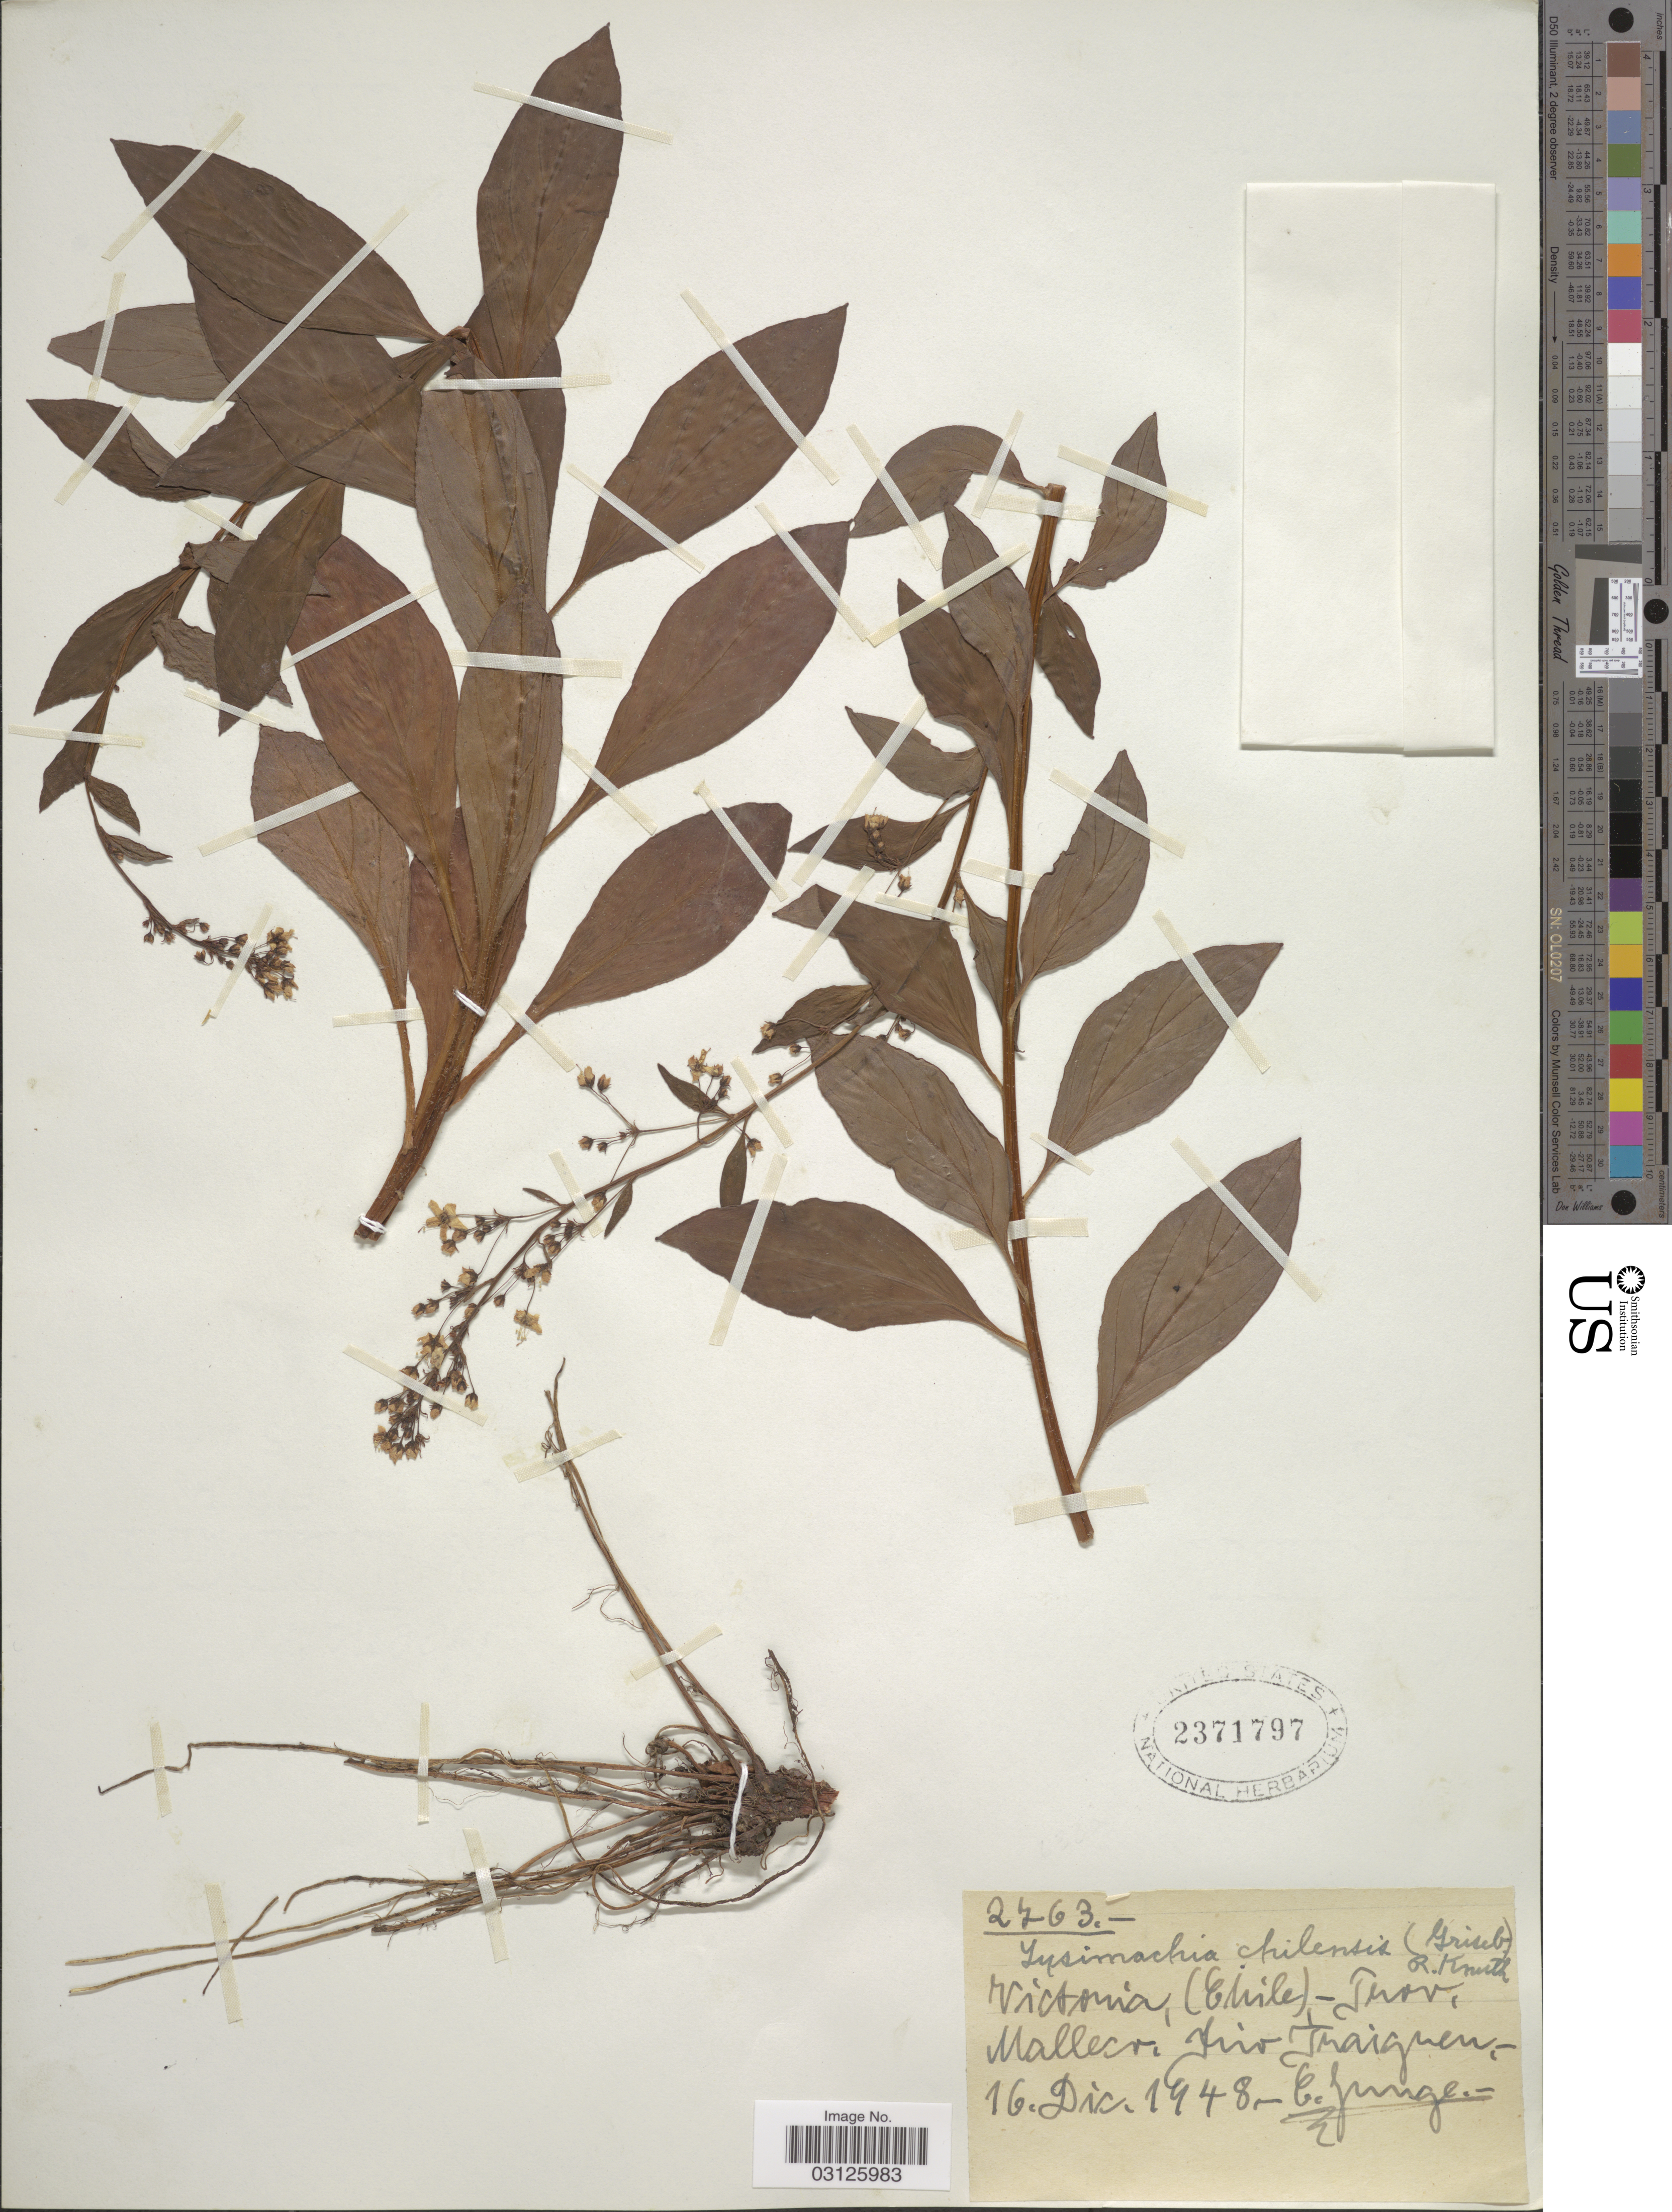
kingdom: Plantae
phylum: Tracheophyta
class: Magnoliopsida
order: Ericales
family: Primulaceae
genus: Lysimachia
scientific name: Lysimachia sertulata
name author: Baudo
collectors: C. Junge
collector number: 2763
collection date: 1948-12-16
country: Chile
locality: Victoria -Prov. Malleco. Rio Traiguén.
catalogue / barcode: US 2371797